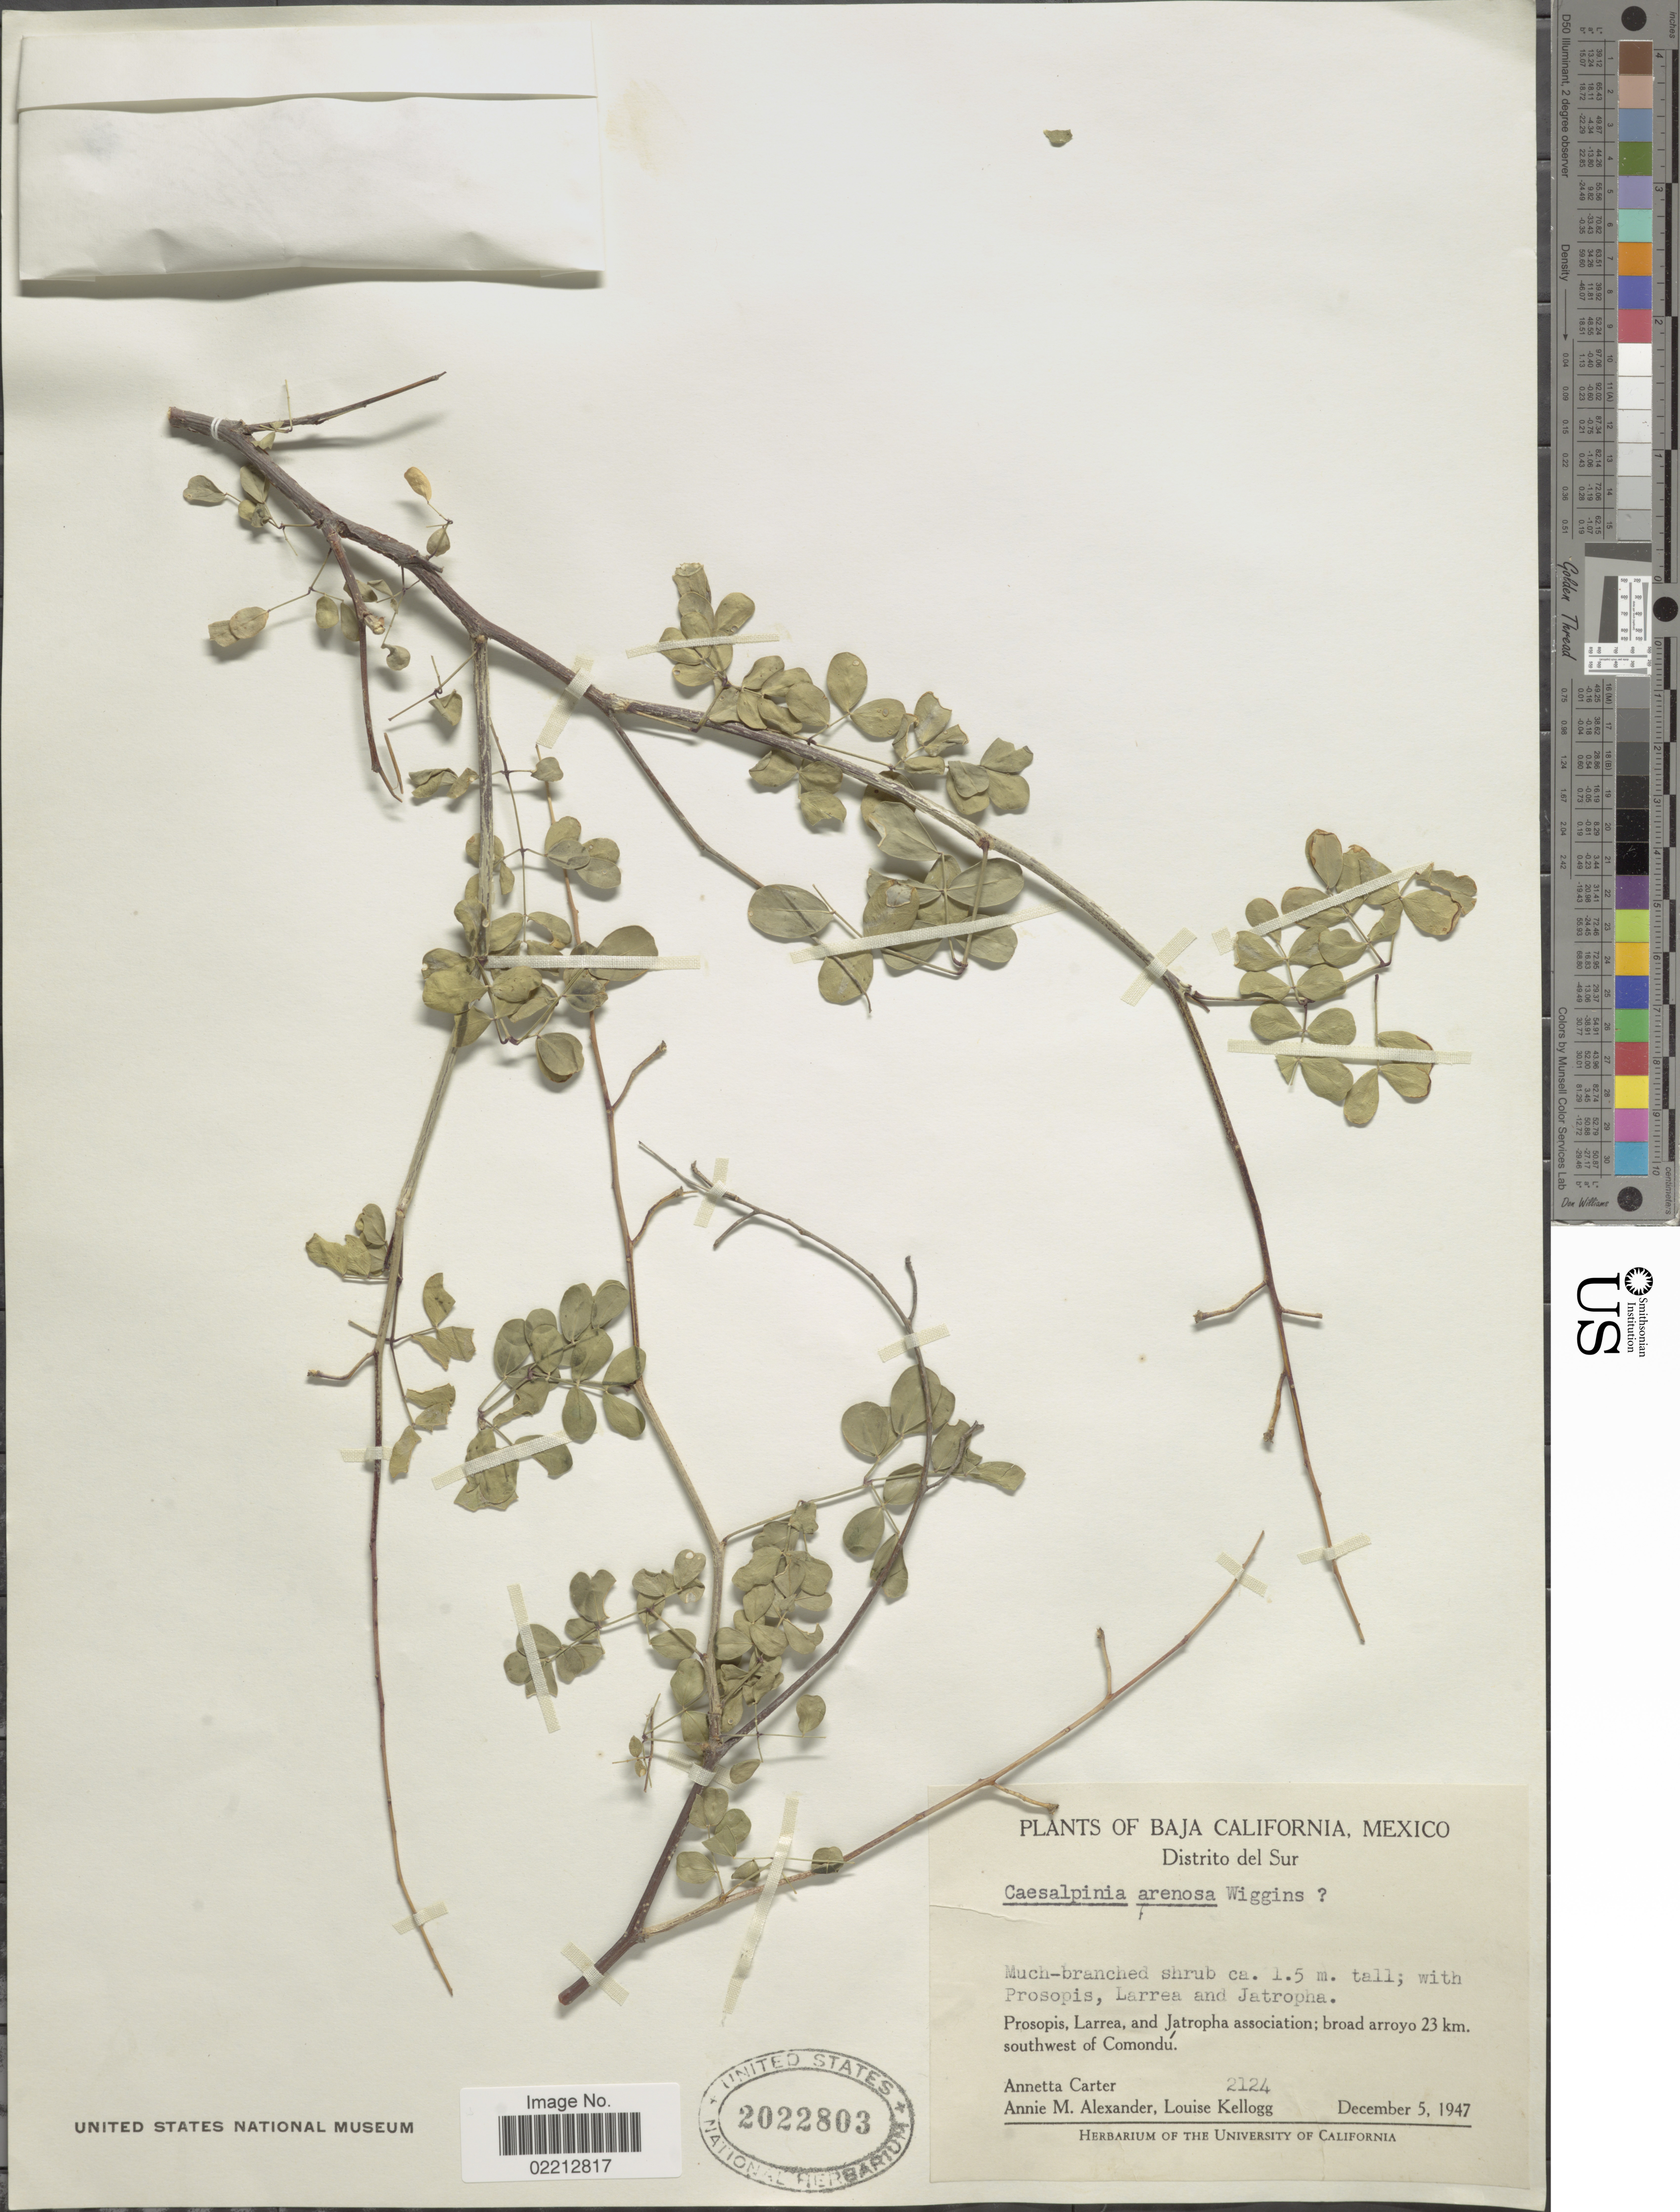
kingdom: Plantae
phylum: Tracheophyta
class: Magnoliopsida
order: Fabales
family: Fabaceae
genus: Erythrostemon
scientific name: Erythrostemon pannosus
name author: (K. Brandegee) Gagnon & G.P. Lewis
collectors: A. Carter, A. M. Alexander & L. Kellogg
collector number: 2124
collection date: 1947-12-05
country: Mexico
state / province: Baja California Sur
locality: Distrito del Sur, broad arroyo 23 km. southwest of Comondu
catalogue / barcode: US 2022803